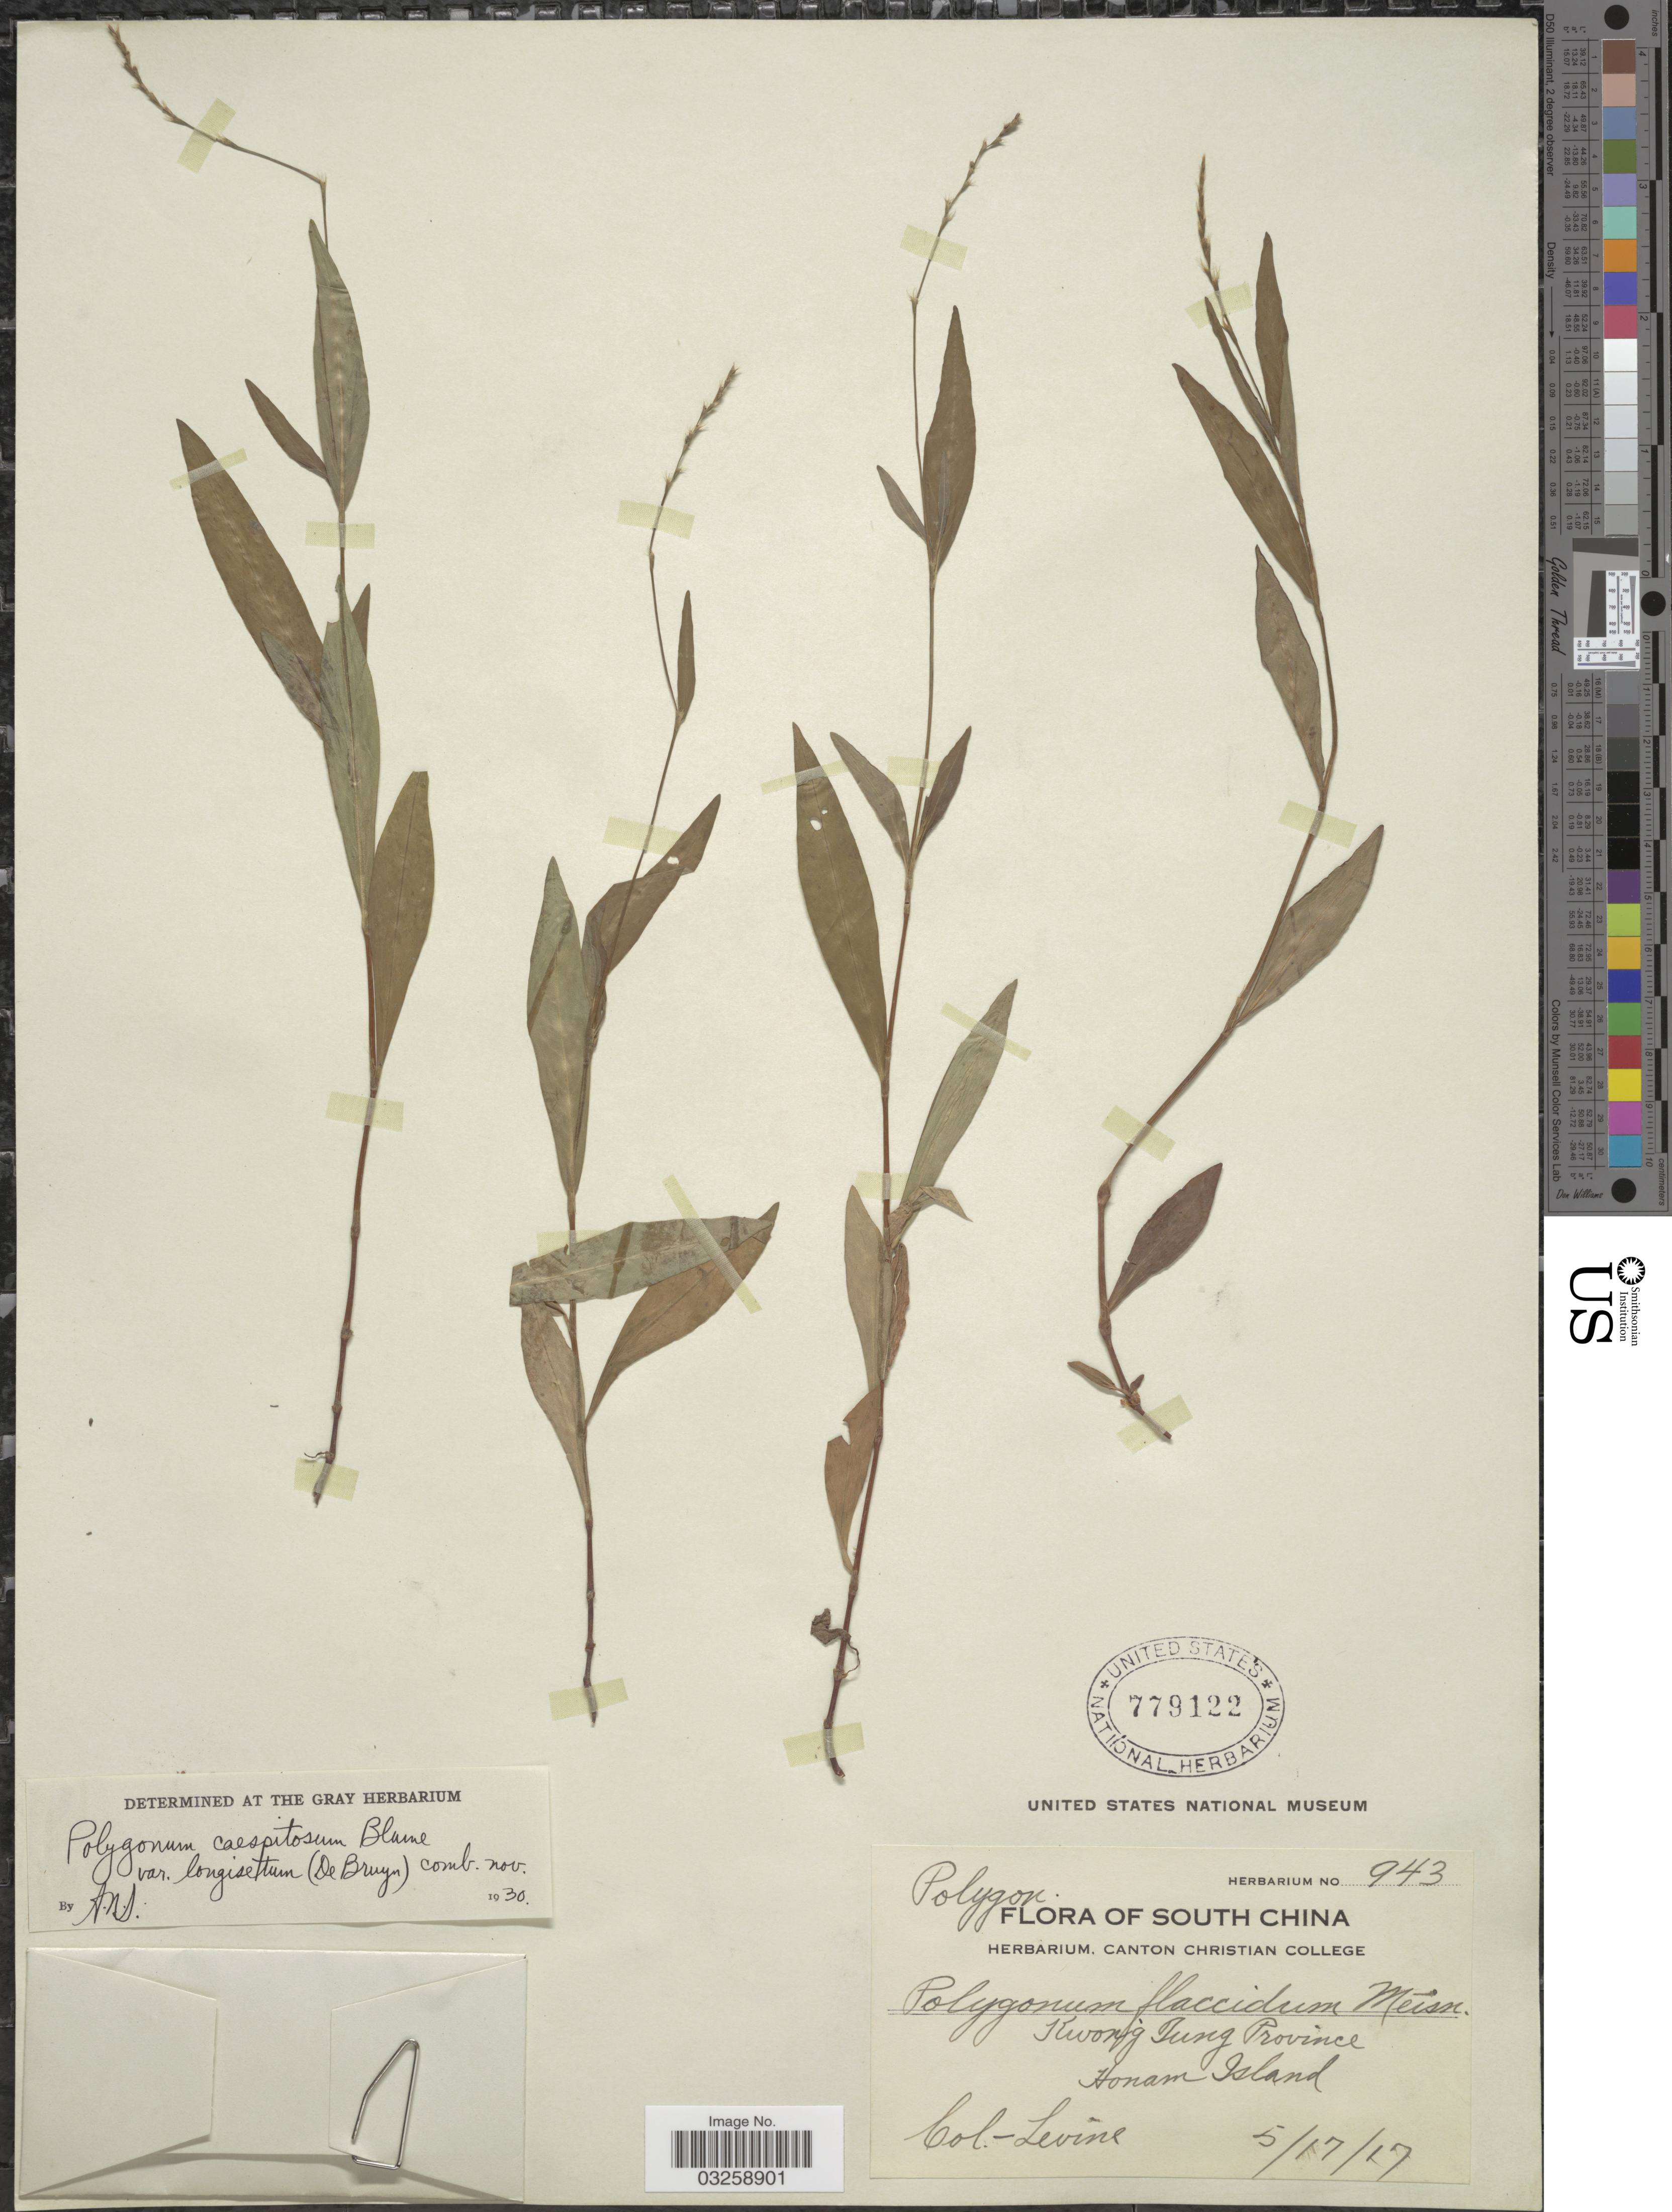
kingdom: Plantae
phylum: Tracheophyta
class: Magnoliopsida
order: Caryophyllales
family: Polygonaceae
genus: Polygonum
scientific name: Polygonum longisetum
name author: Bruijn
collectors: -. Levine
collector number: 943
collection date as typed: Transcribed d/m/y: 17/5/17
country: China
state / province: Guangdong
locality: South China. Kwong Tung Province. Honam Island.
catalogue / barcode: US 779122